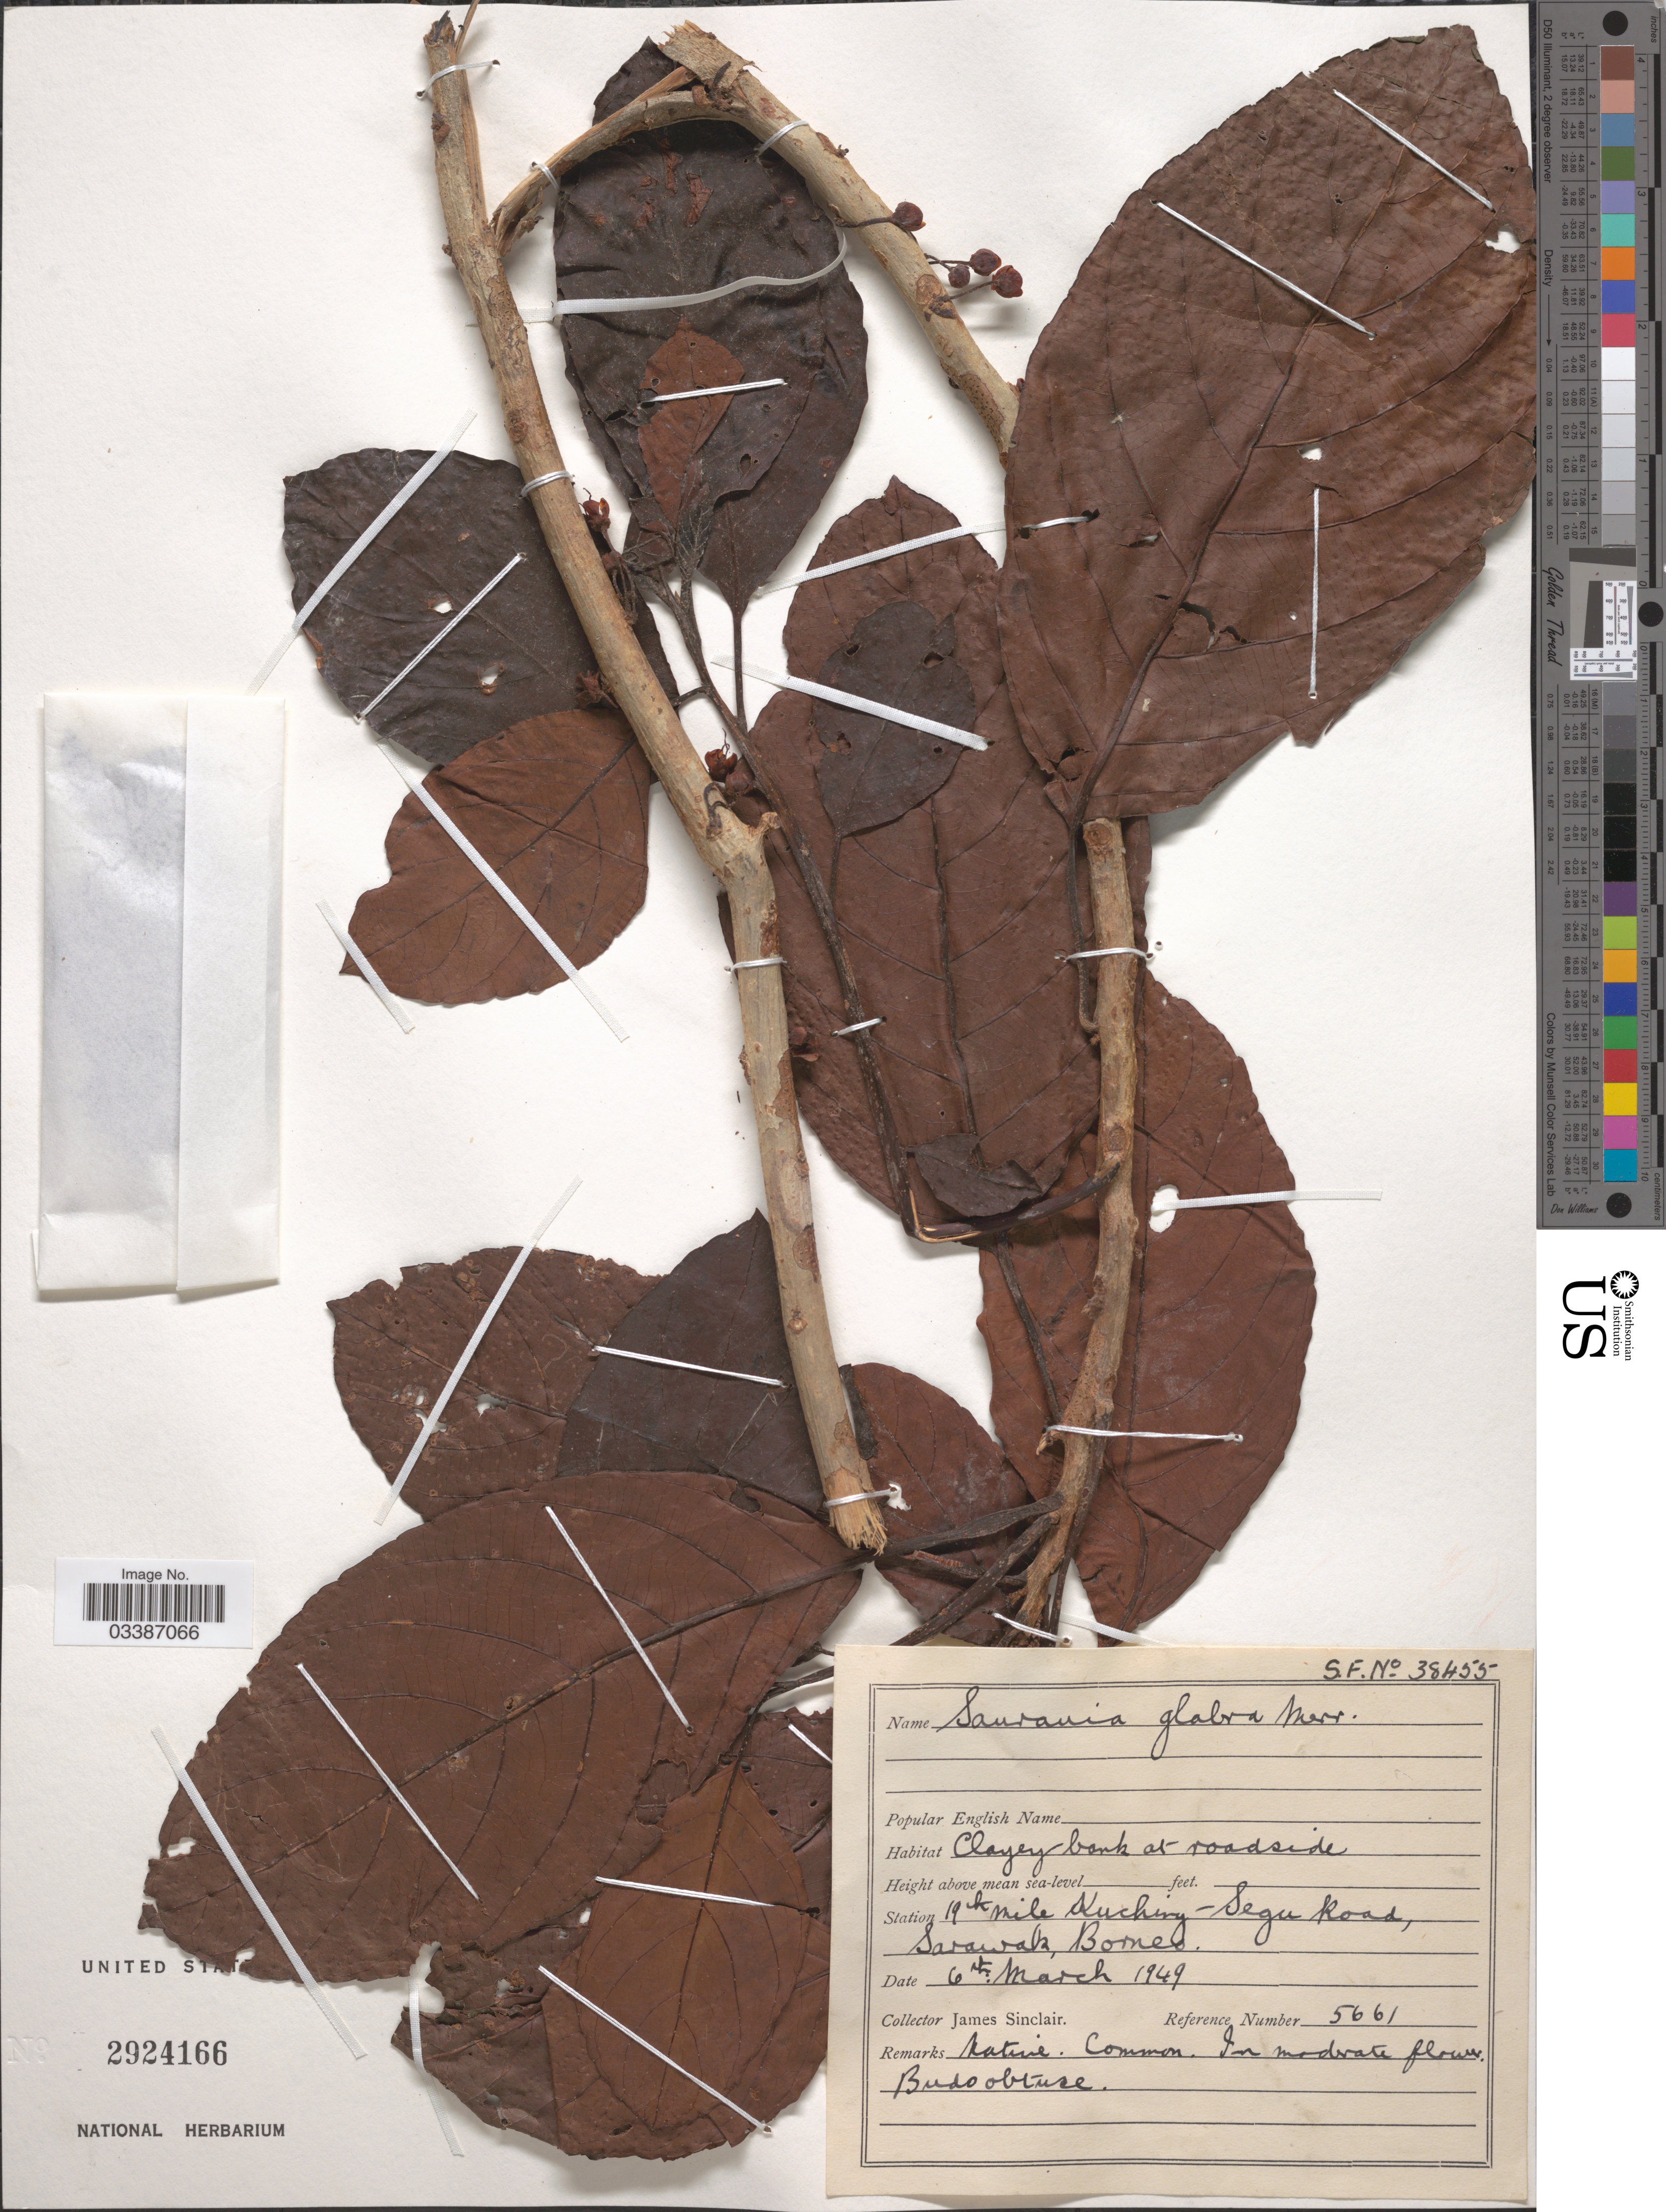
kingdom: Plantae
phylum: Tracheophyta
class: Magnoliopsida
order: Ericales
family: Actinidiaceae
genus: Saurauia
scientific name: Saurauia glabra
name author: Merr.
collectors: J. Sinclair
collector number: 5661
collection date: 1949-03-06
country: Malaysia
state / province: Sarawak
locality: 19th mile Kuching-Segu Road, Borneo.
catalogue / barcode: US 2924166